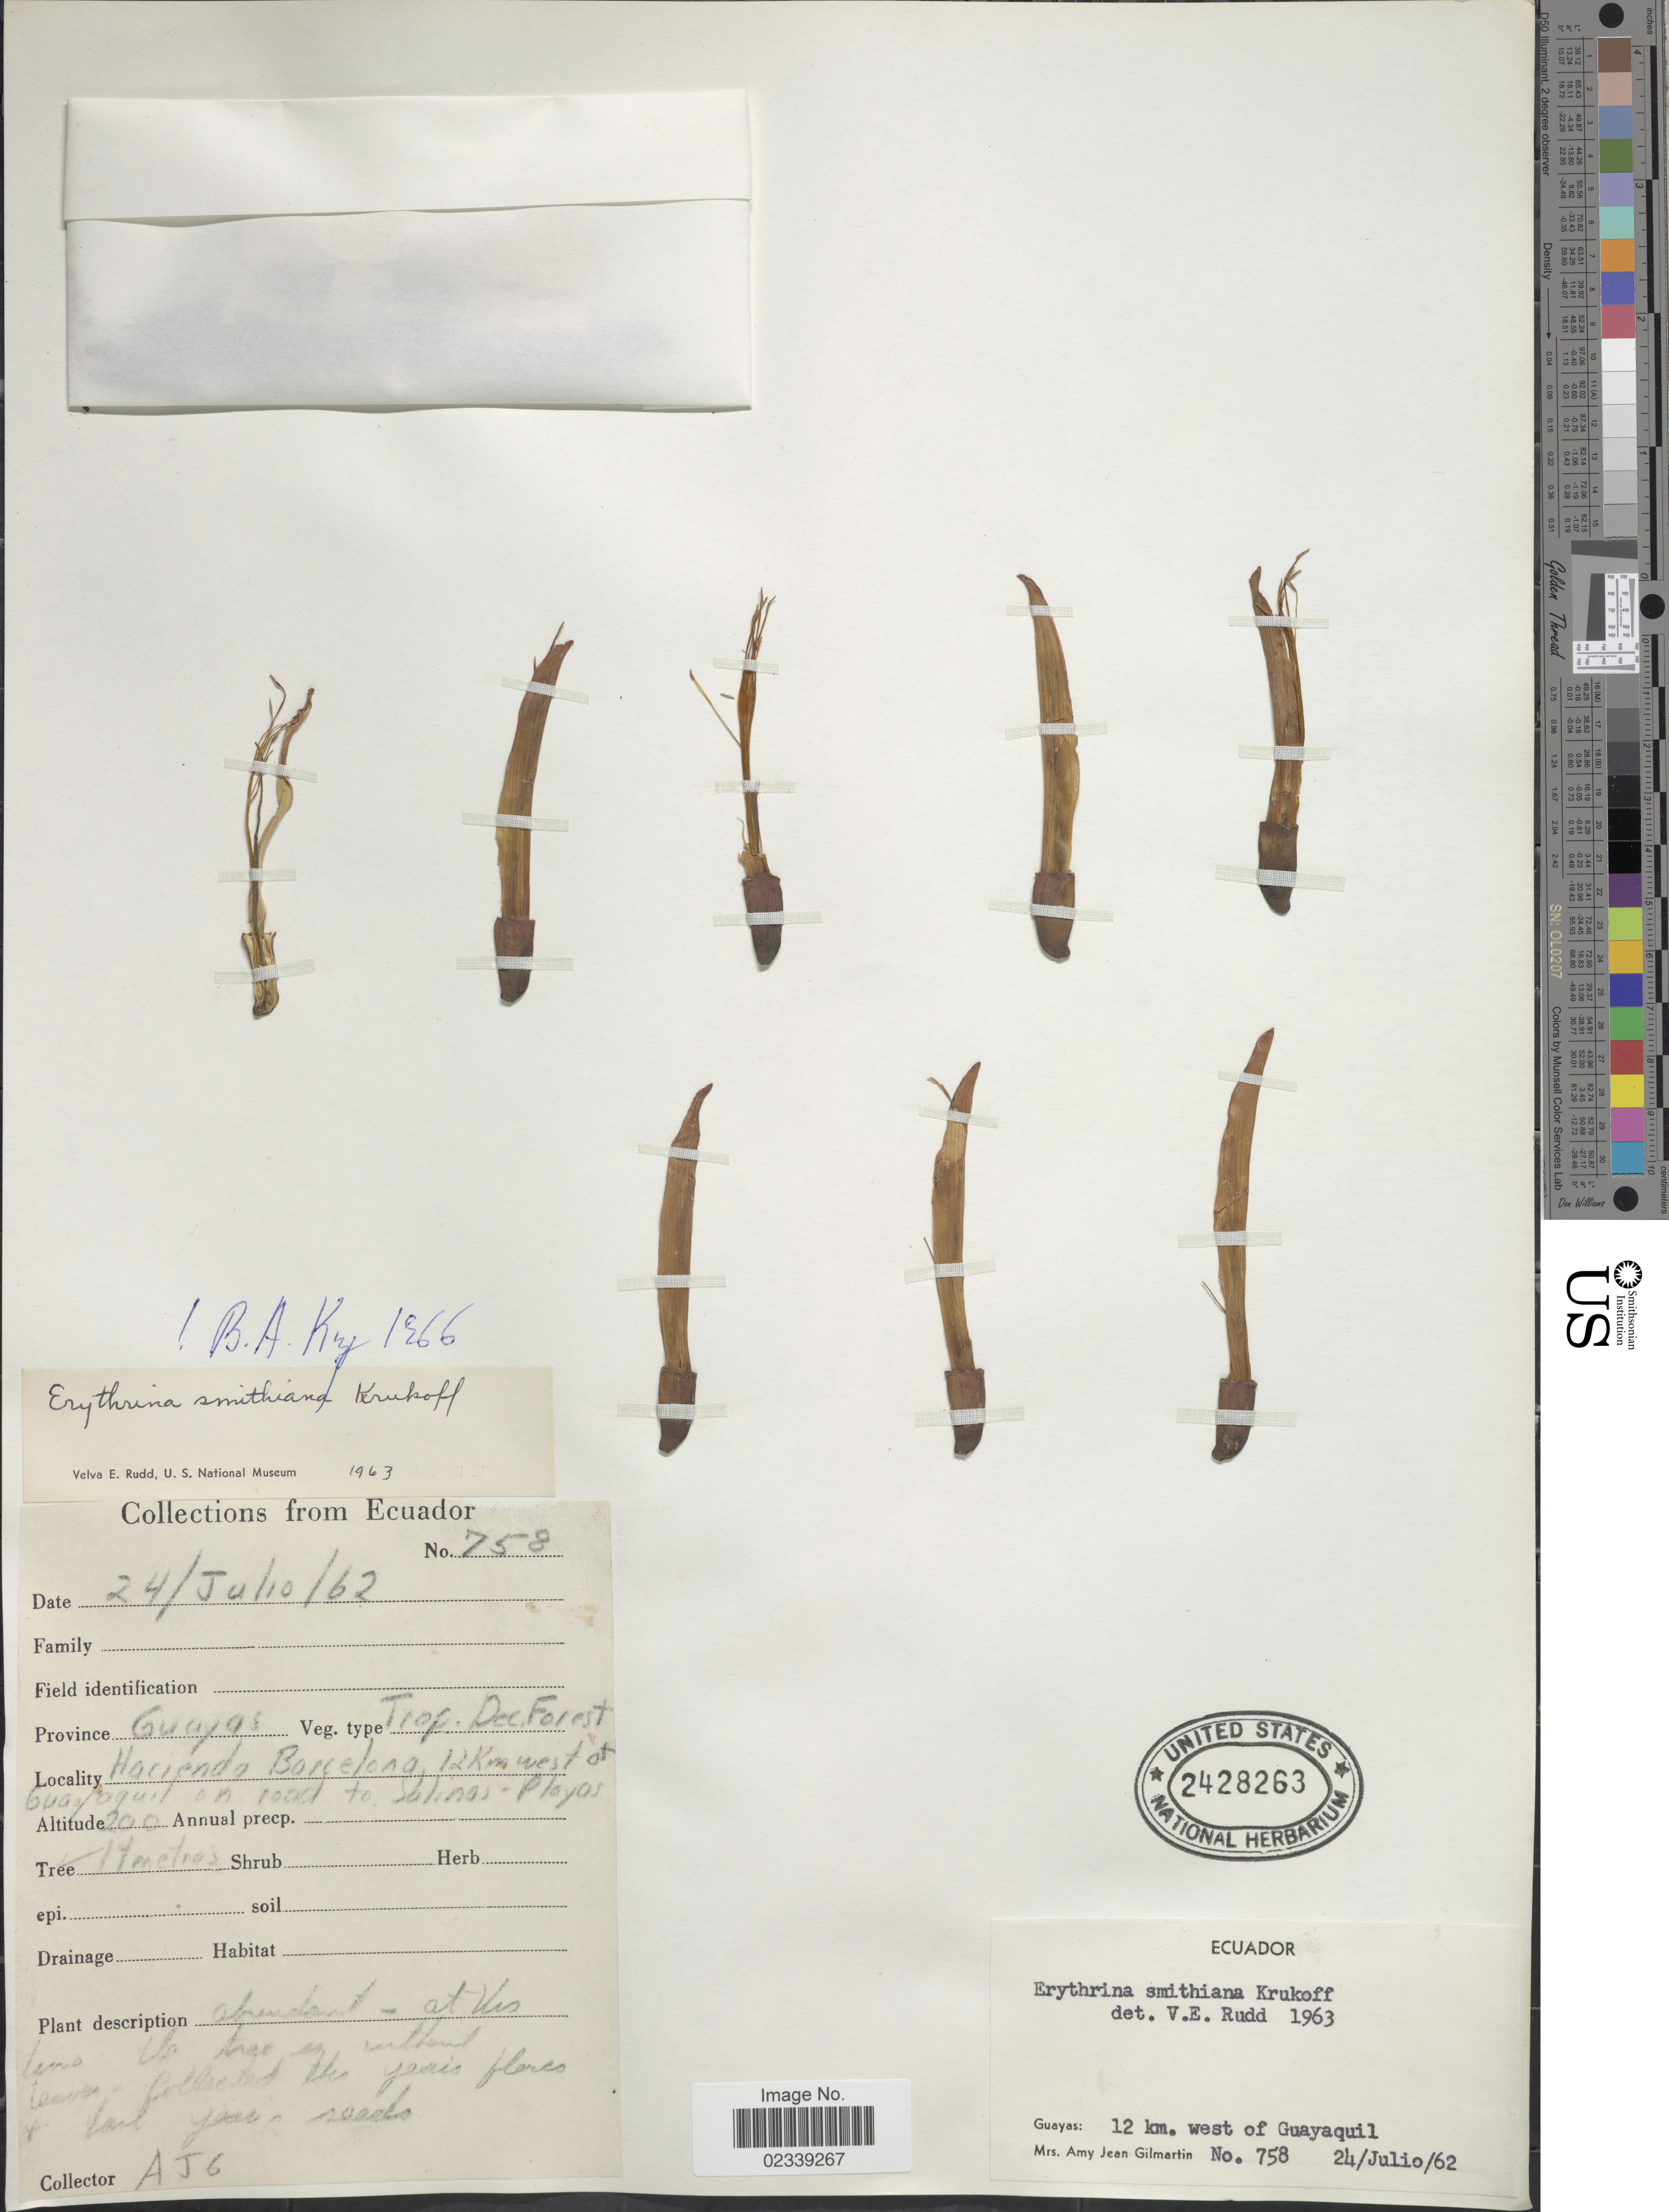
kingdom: Plantae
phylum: Tracheophyta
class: Magnoliopsida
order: Fabales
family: Fabaceae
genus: Erythrina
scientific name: Erythrina smithiana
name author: Krukoff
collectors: A. J. Gilmartin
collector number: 758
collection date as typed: Transcribed d/m/y: 24/7/62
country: Ecuador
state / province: Guayas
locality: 12 km west of Guayaquil, Hacienda Barcelona, on road to Salinas-Playas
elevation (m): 200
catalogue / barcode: US 2428263